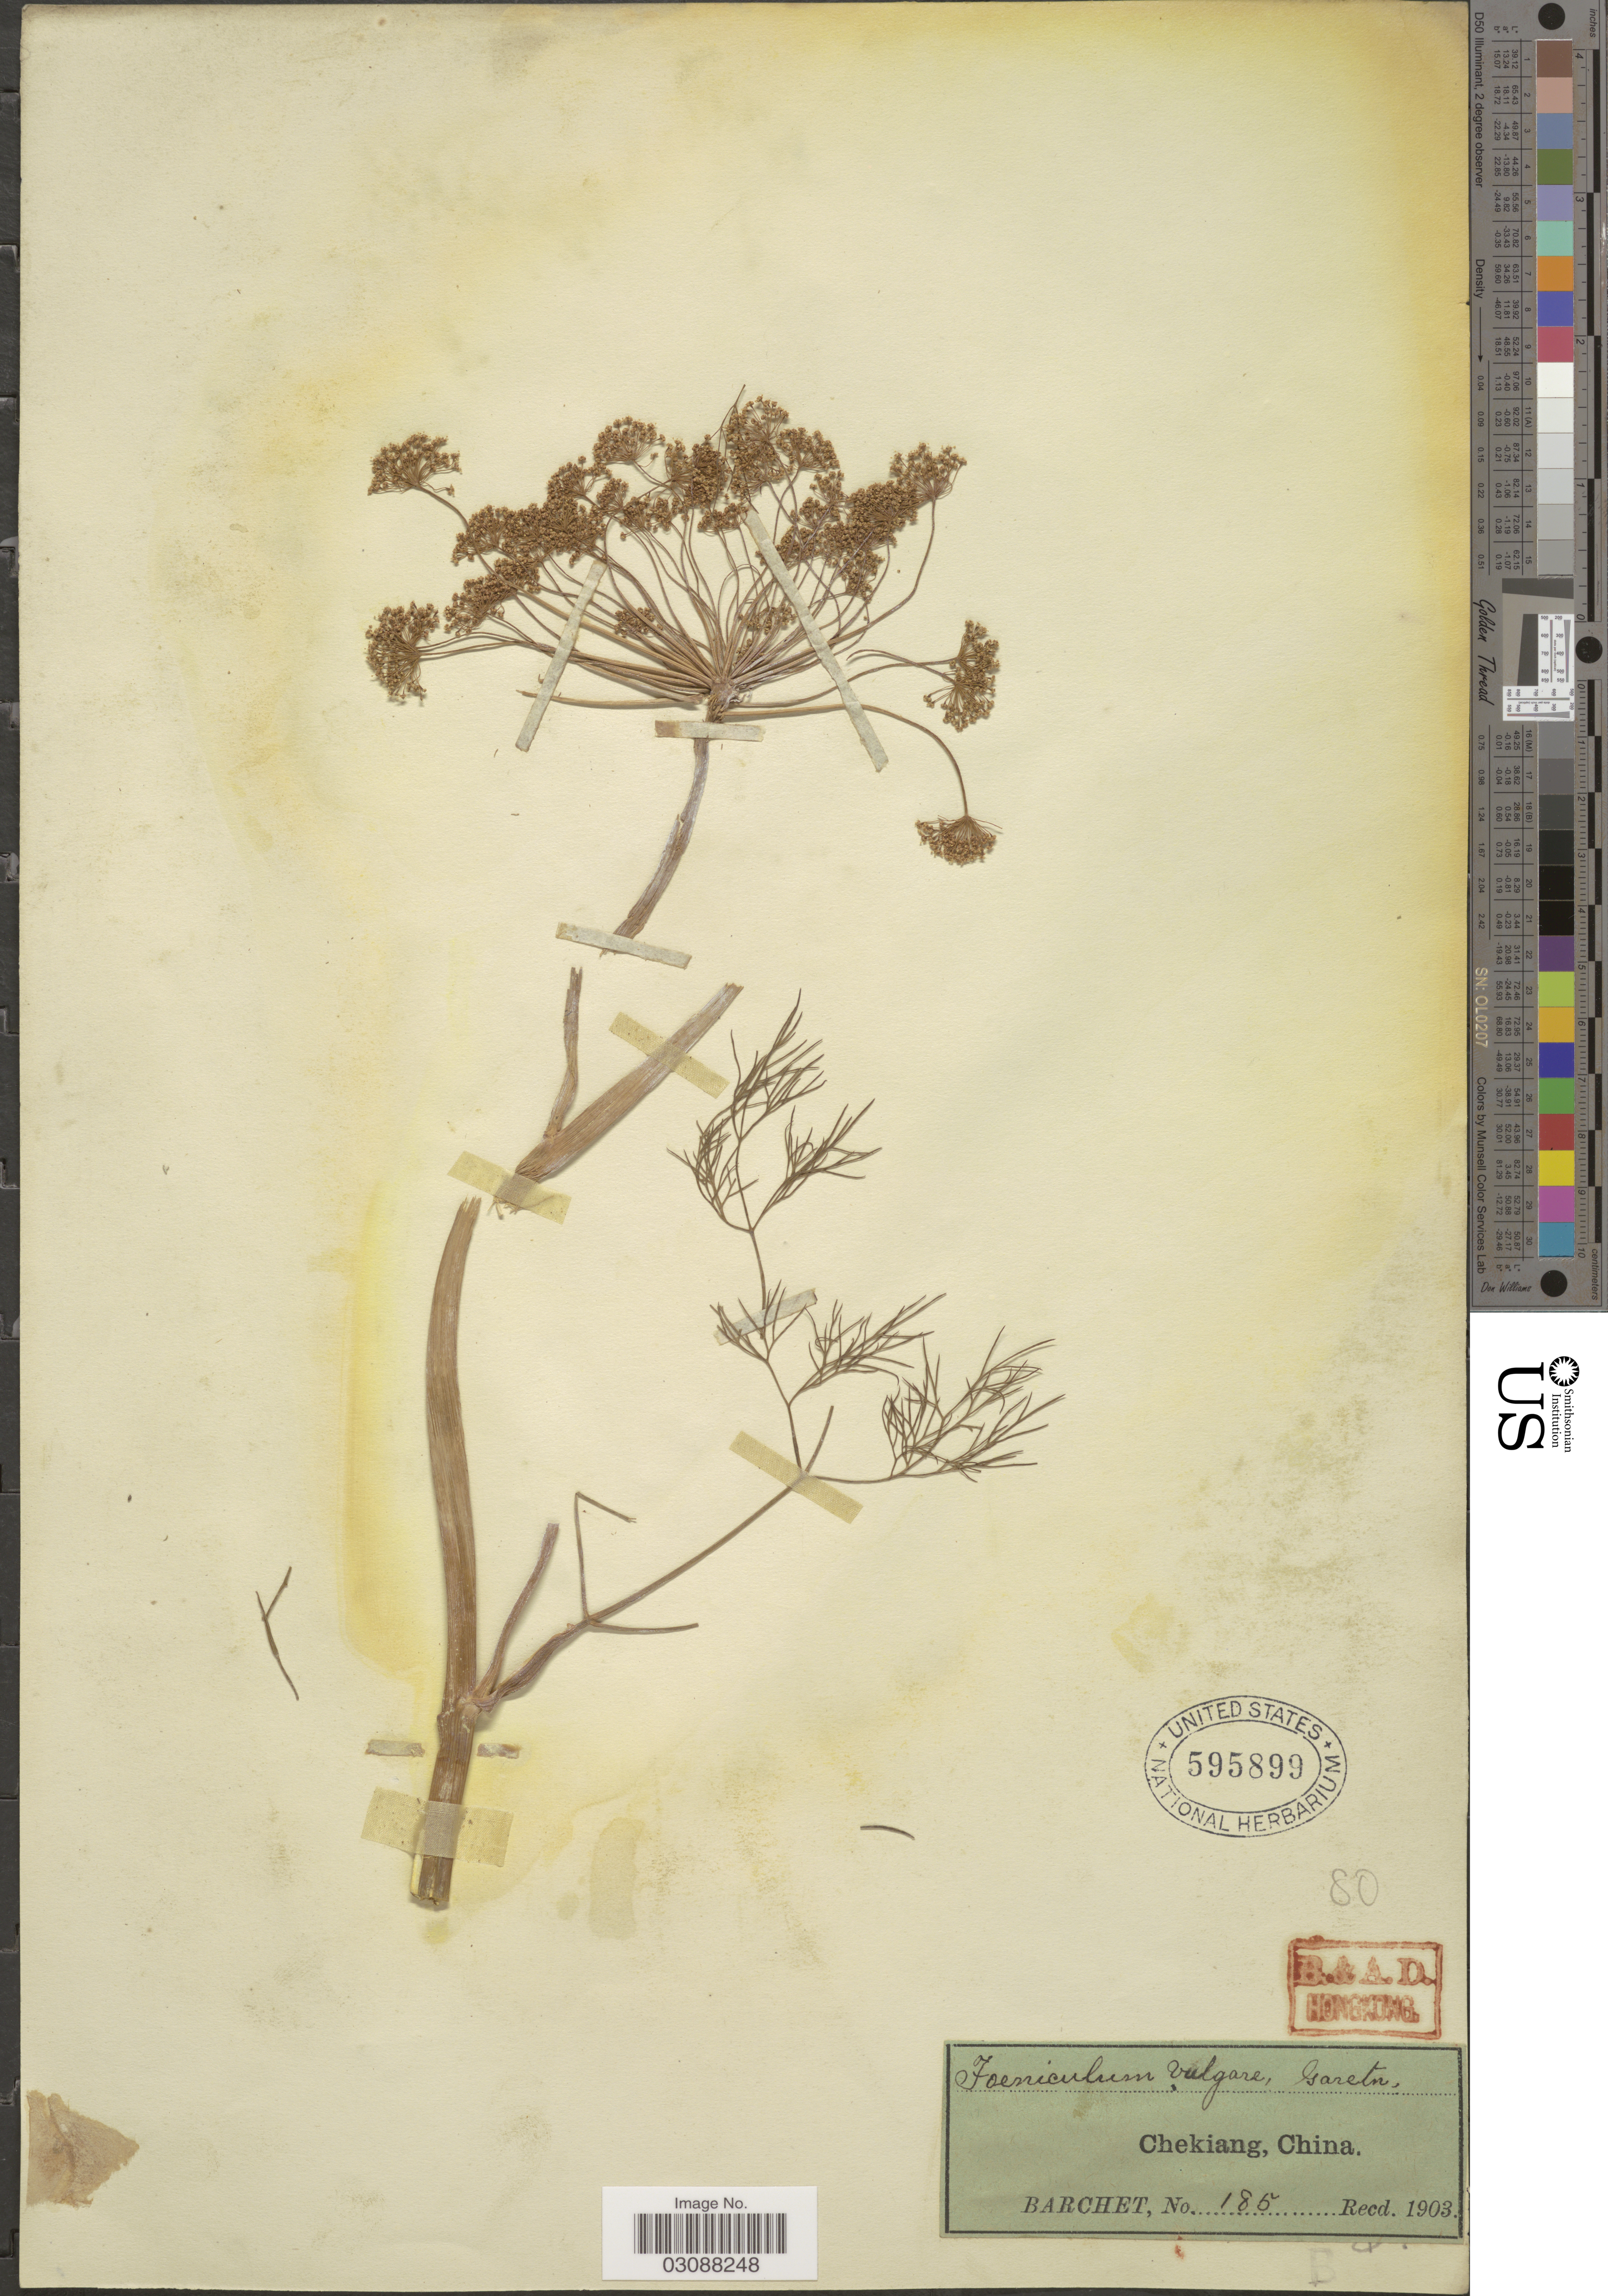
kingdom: Plantae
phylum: Tracheophyta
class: Magnoliopsida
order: Apiales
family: Apiaceae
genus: Foeniculum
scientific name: Foeniculum vulgare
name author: Mill.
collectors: Barchet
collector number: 185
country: China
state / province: Zhejiang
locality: Chekiang.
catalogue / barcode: US 595899